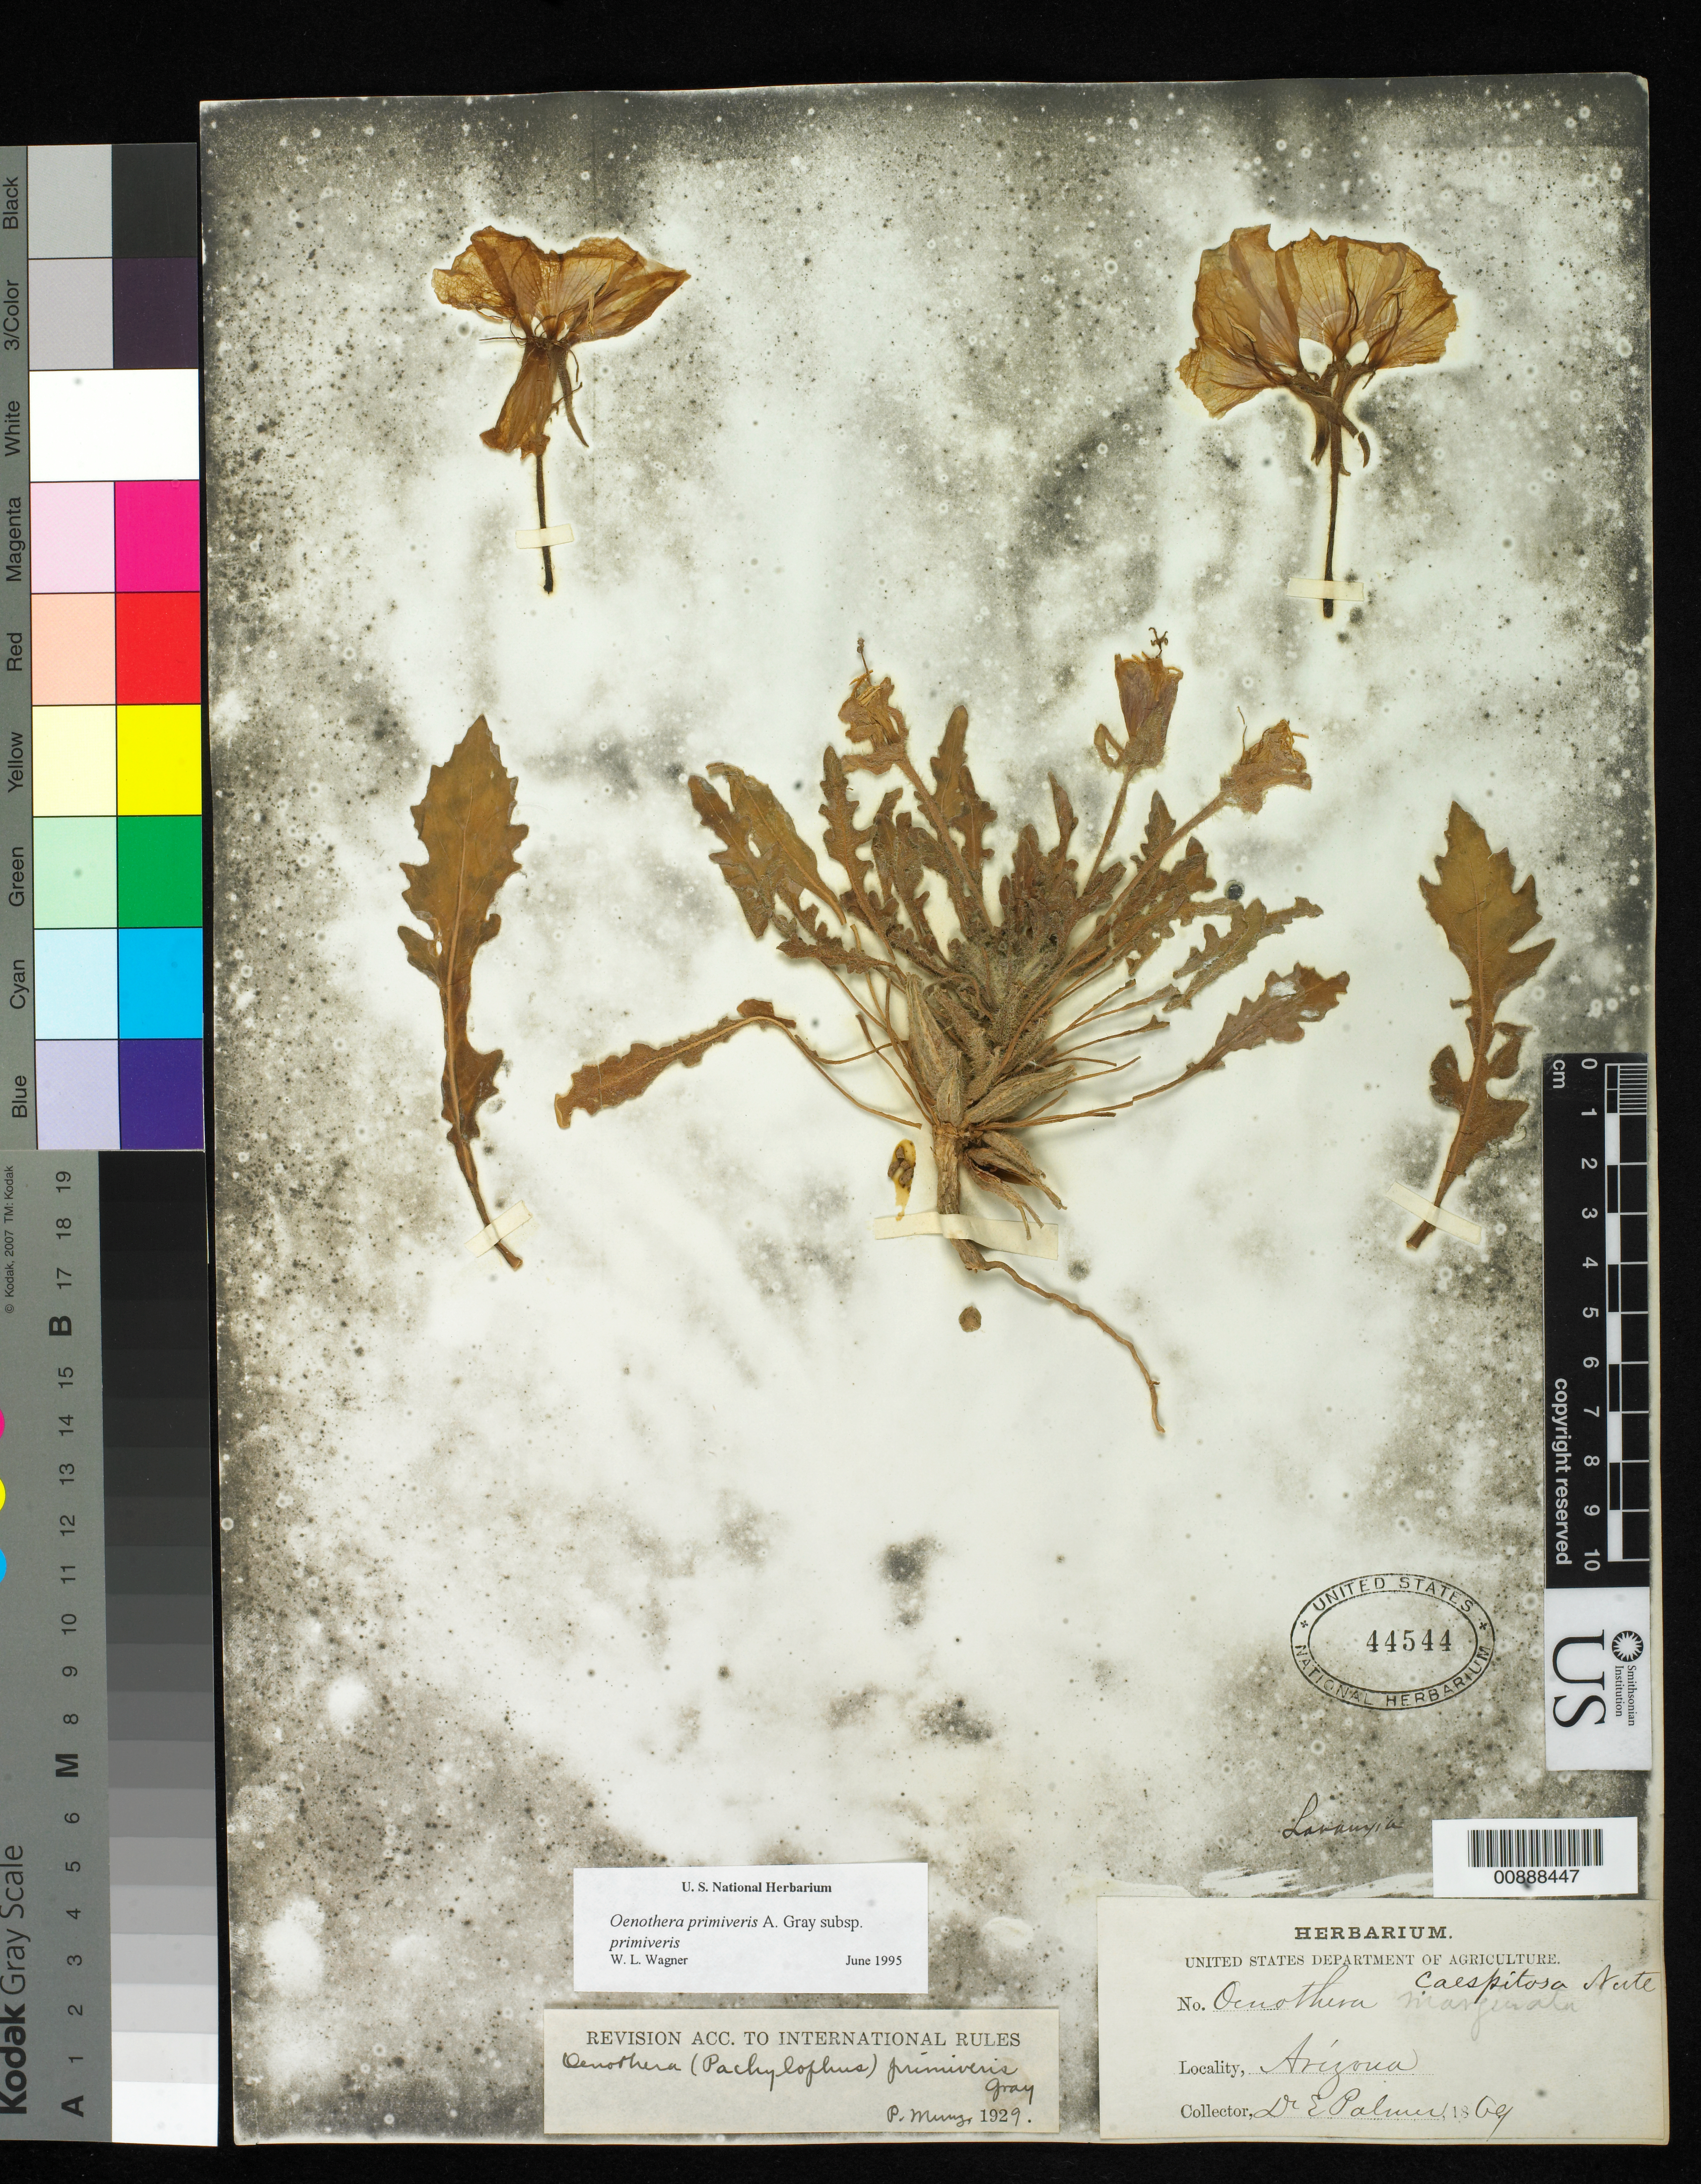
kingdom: Plantae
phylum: Tracheophyta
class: Magnoliopsida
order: Myrtales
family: Onagraceae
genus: Oenothera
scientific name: Oenothera primiveris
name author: A. Gray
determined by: Wagner, W. L., (BOT), Smithsonian Institution - National Museum of Natural History (UNITED STATES)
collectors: E. Palmer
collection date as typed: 1869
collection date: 1869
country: United States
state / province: Arizona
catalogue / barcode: US 44544